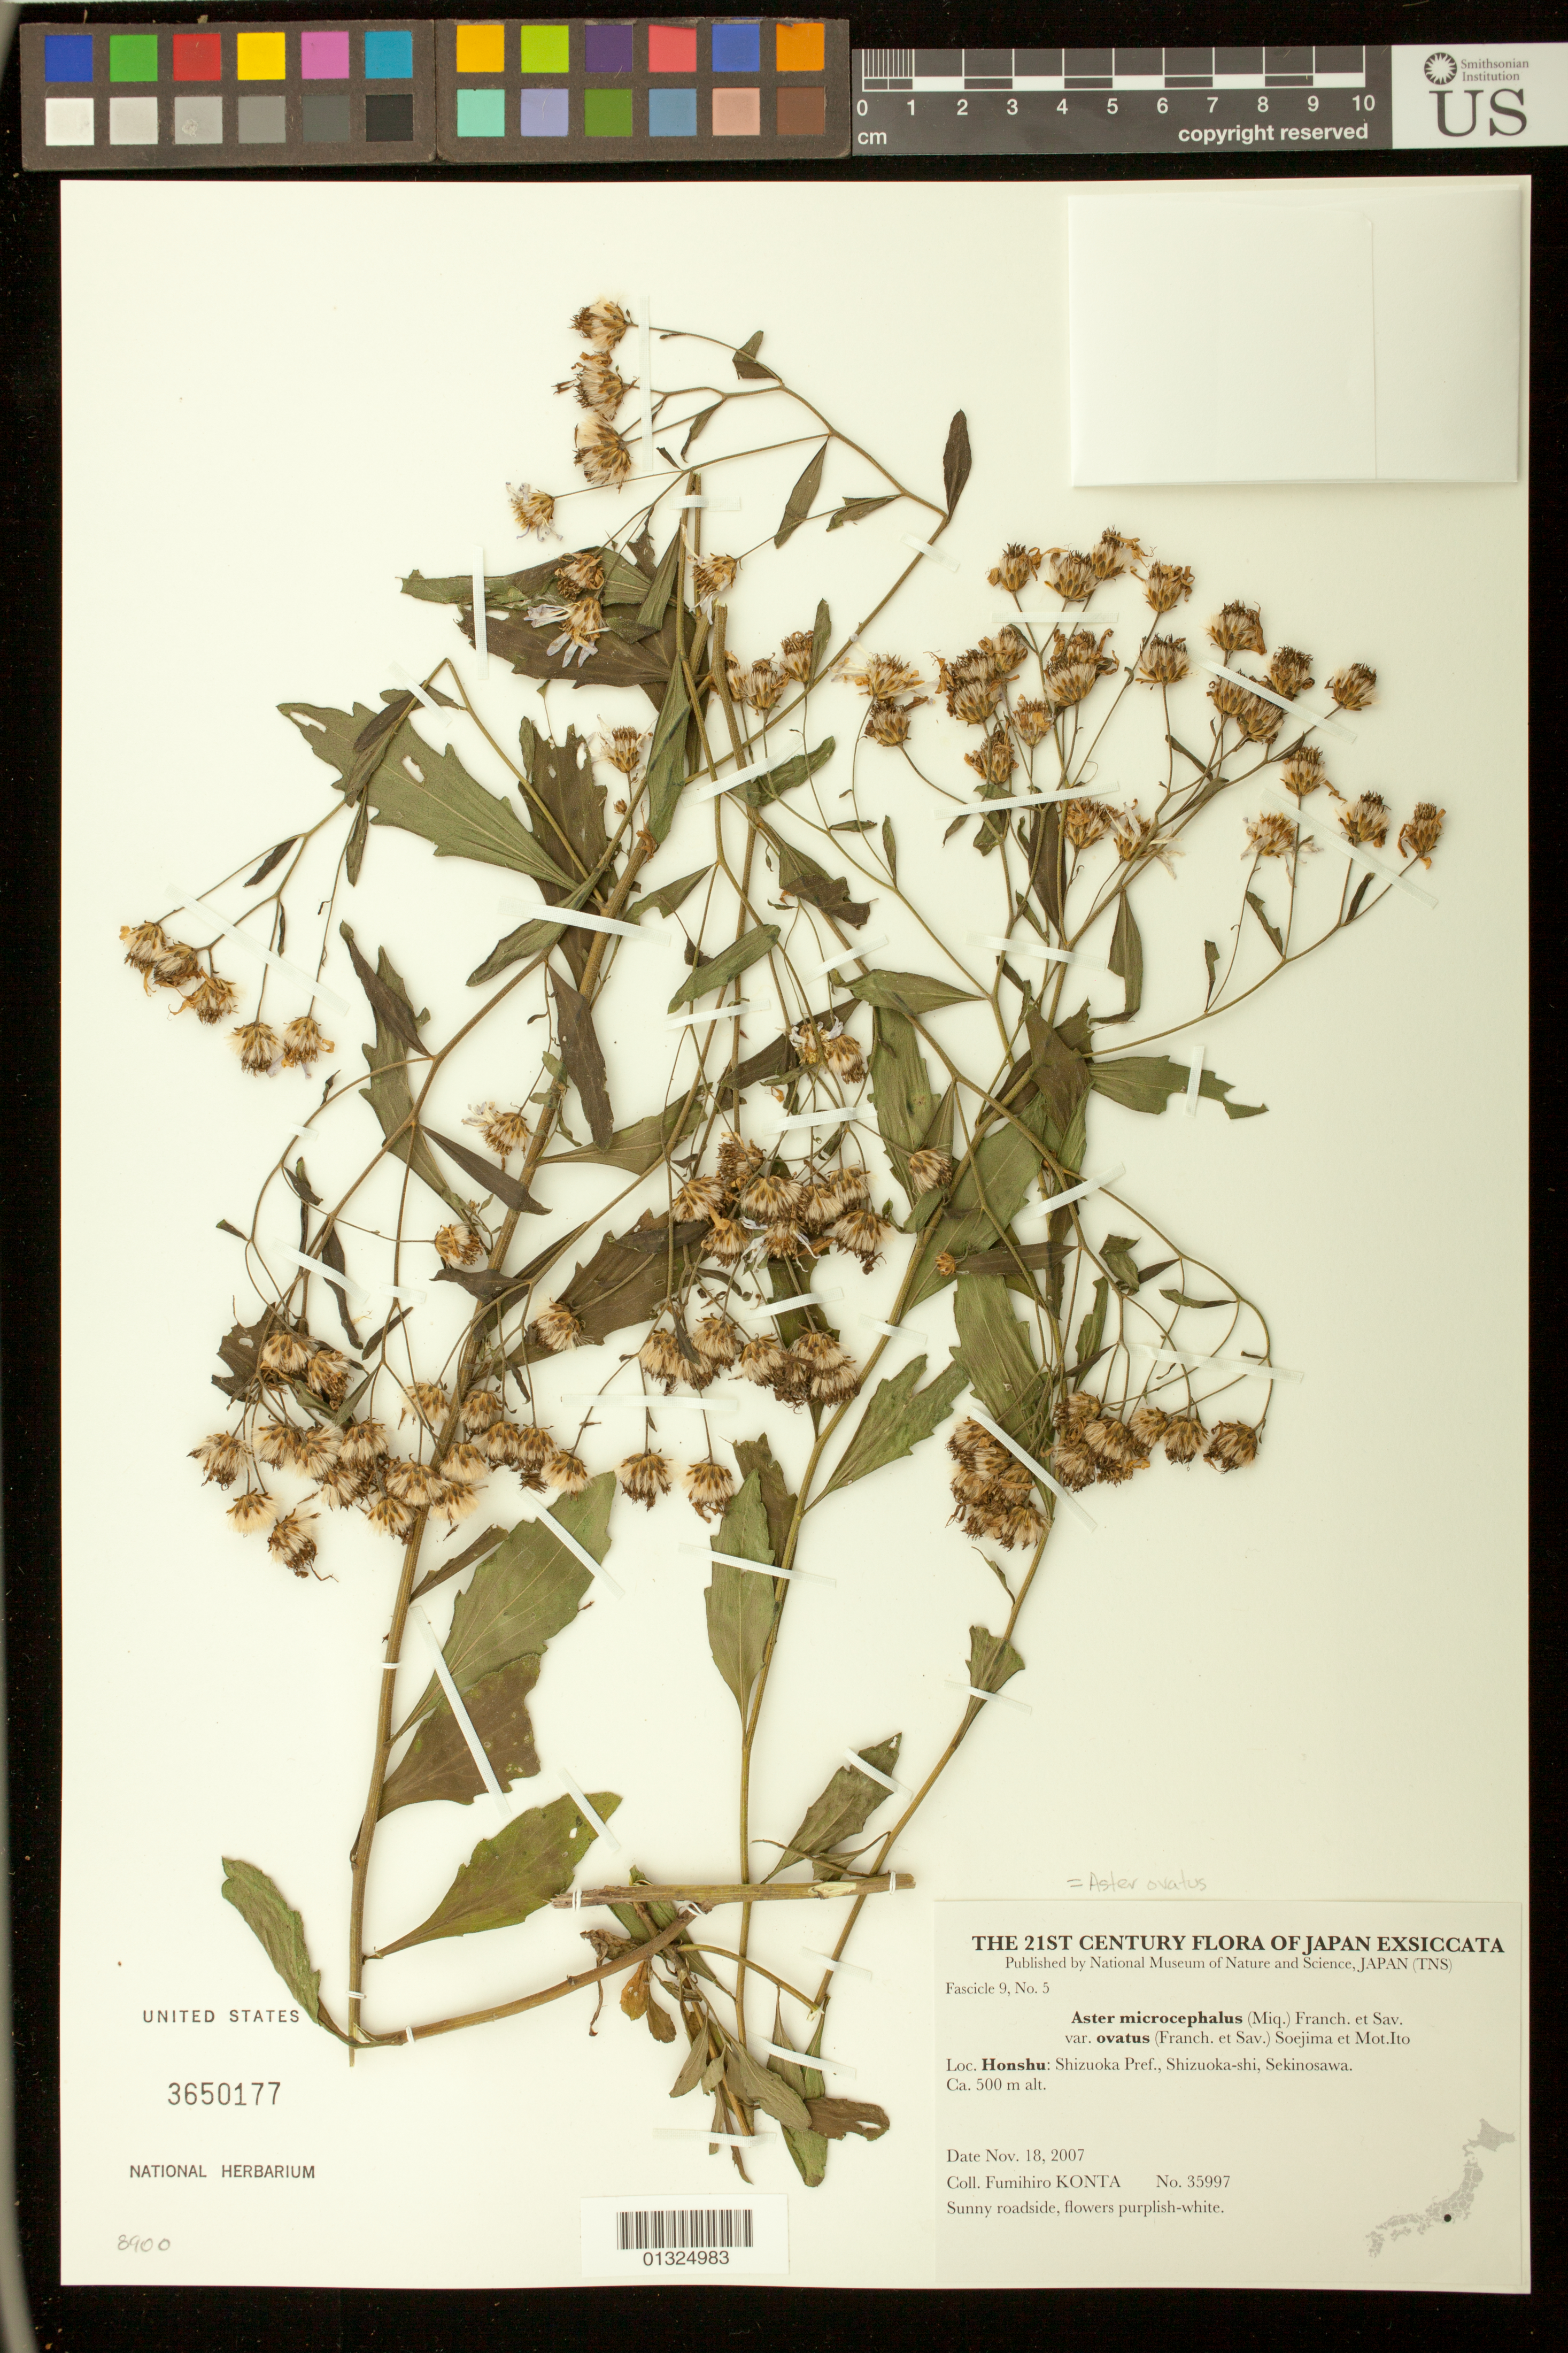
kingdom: Plantae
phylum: Tracheophyta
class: Magnoliopsida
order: Asterales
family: Asteraceae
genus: Eupatorium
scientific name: Eupatorium pringlei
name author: B.L. Rob. & Greenm.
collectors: D. E. Breedlove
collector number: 7987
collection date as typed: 19 Dec 1964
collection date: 1964-12-19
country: Mexico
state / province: Chiapas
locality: Mpio. of Zinacantan, along Mex. Hwy. #190, 2 km W of Navenchauk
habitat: On steep moist slope with Quercus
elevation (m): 1829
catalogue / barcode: US 3627143